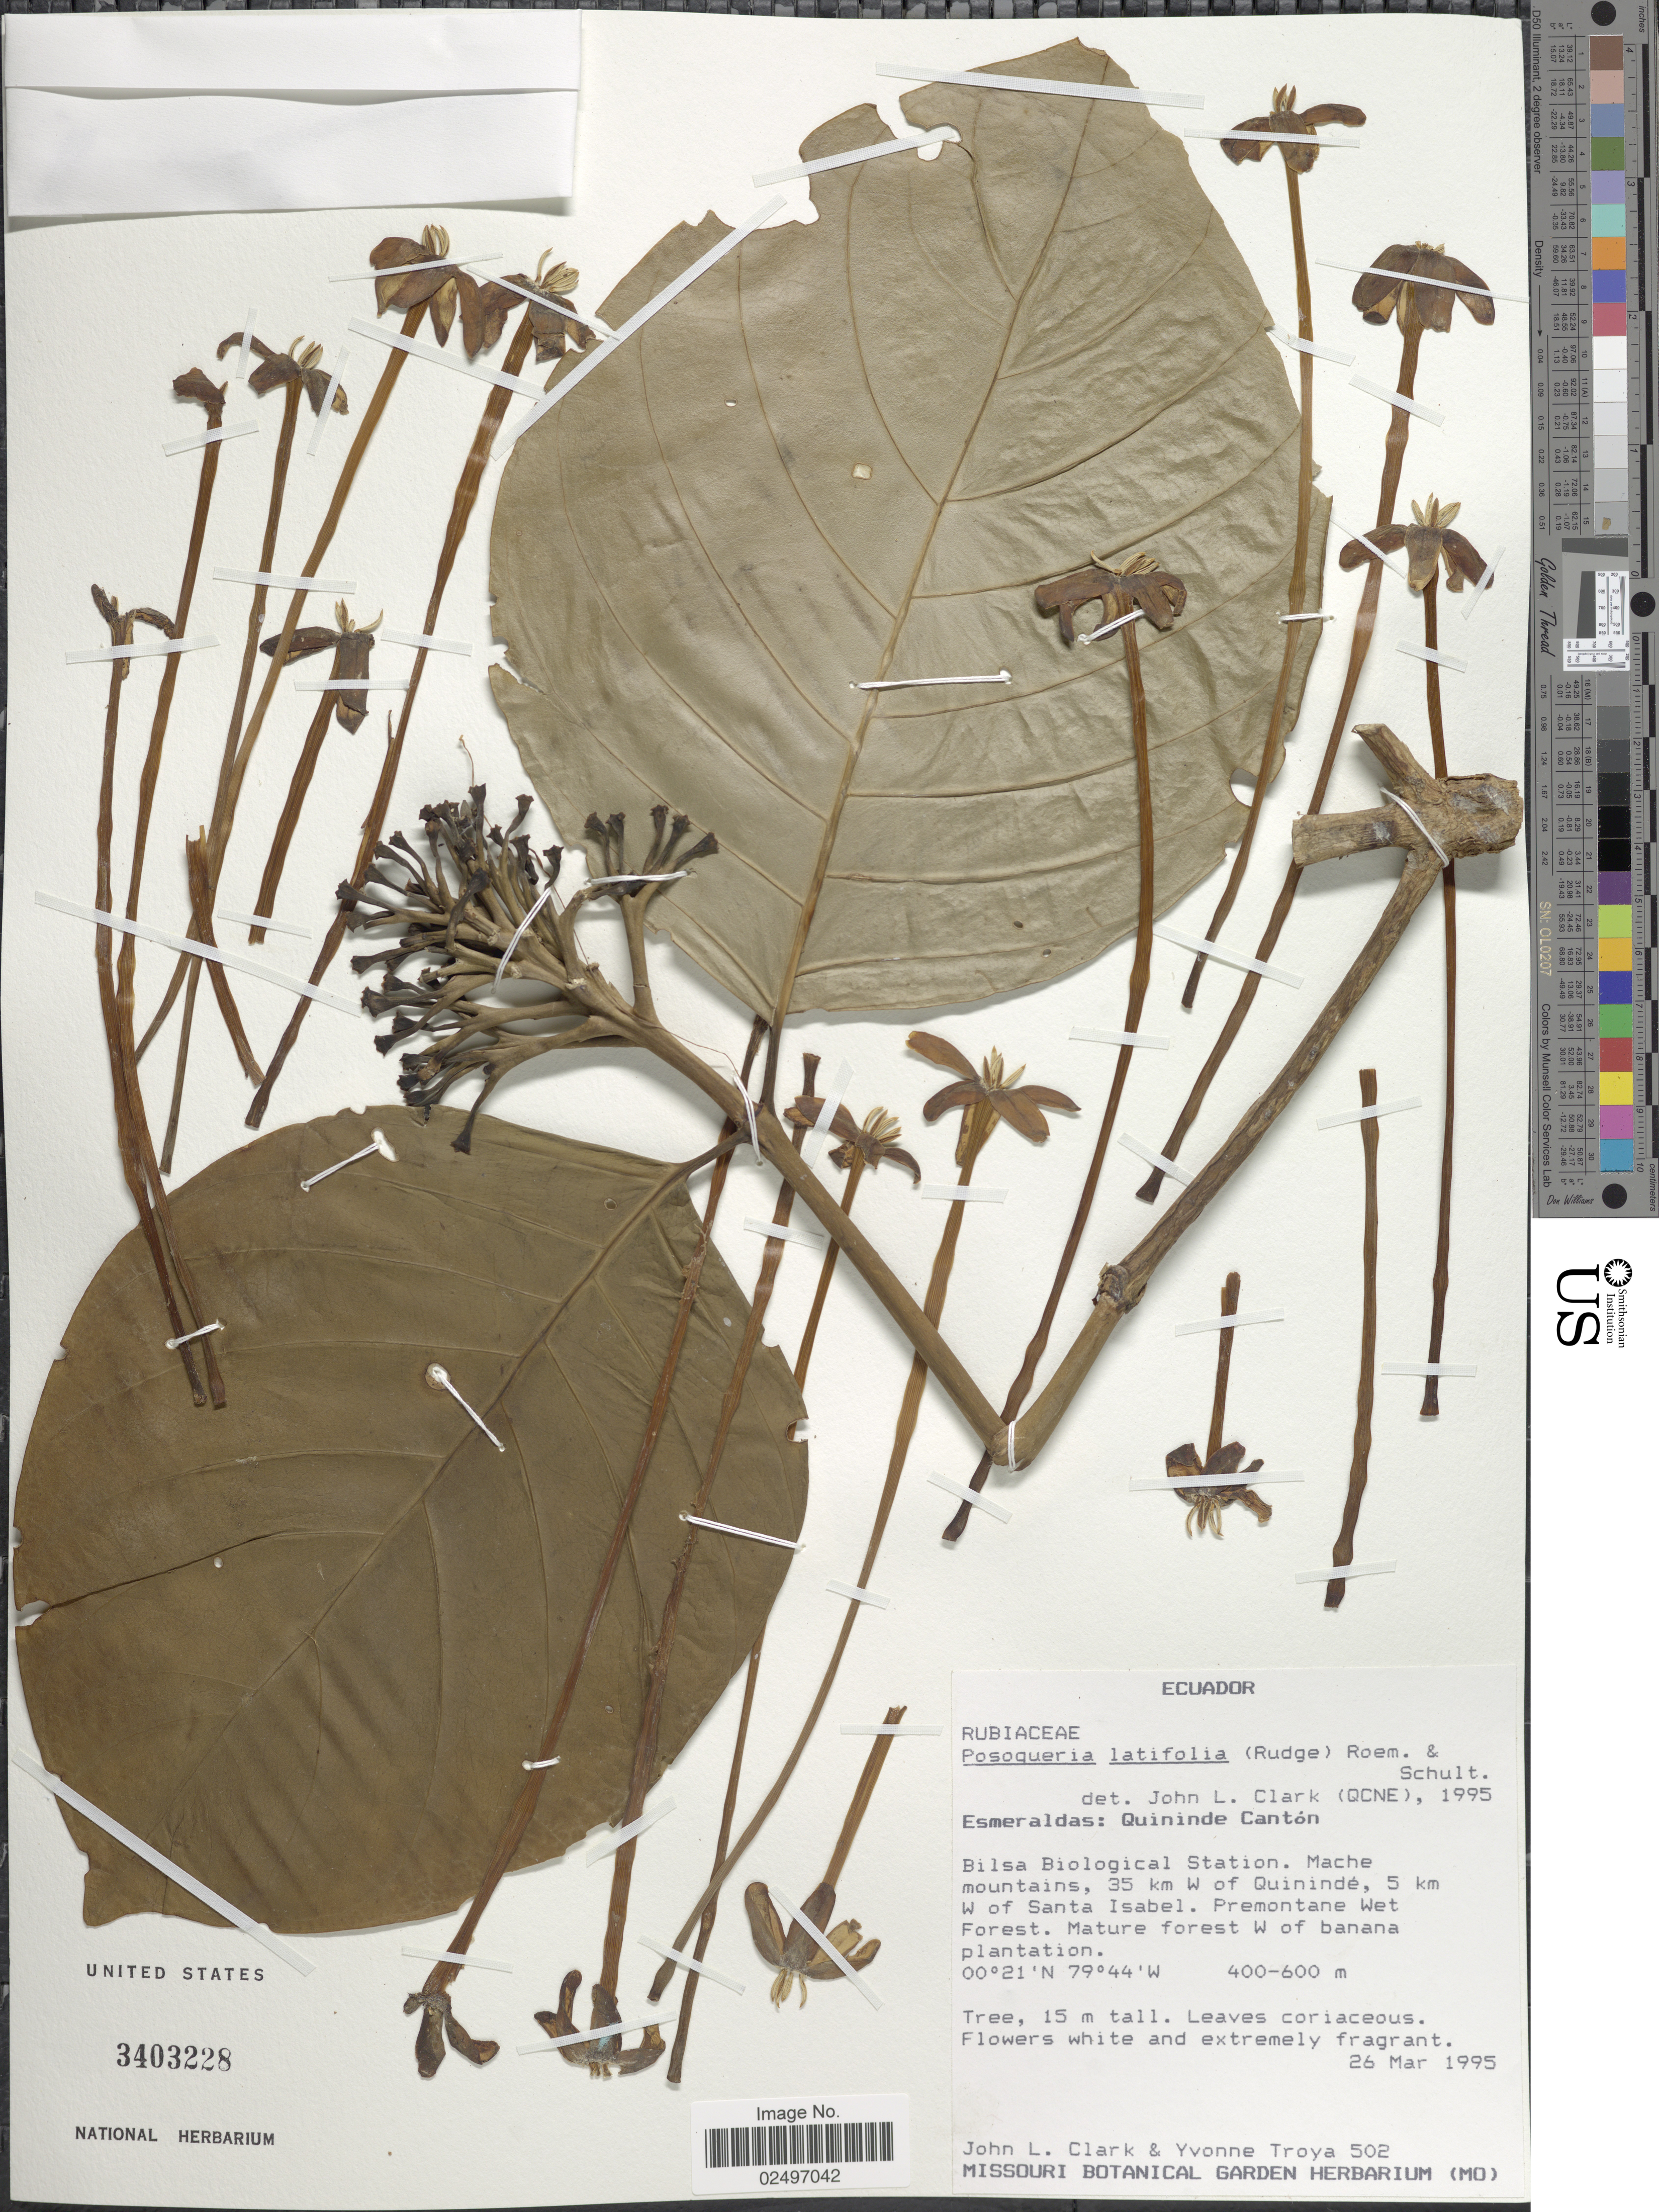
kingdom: Plantae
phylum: Tracheophyta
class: Magnoliopsida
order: Gentianales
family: Rubiaceae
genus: Posoqueria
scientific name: Posoqueria latifolia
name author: (Rudge) Roem. & Schult.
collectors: J. L. Clark & Y. Troya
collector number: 502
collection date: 1995-03-26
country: Ecuador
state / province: Esmeraldas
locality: Quininde Cantón, Bilsa Biological Station. Mache Mountains, 35 km W of Quinindé, 5 km W of Santa Isabel. Premontane Wet Forest. Mature forest W of banana plantation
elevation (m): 400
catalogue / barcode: US 3403228